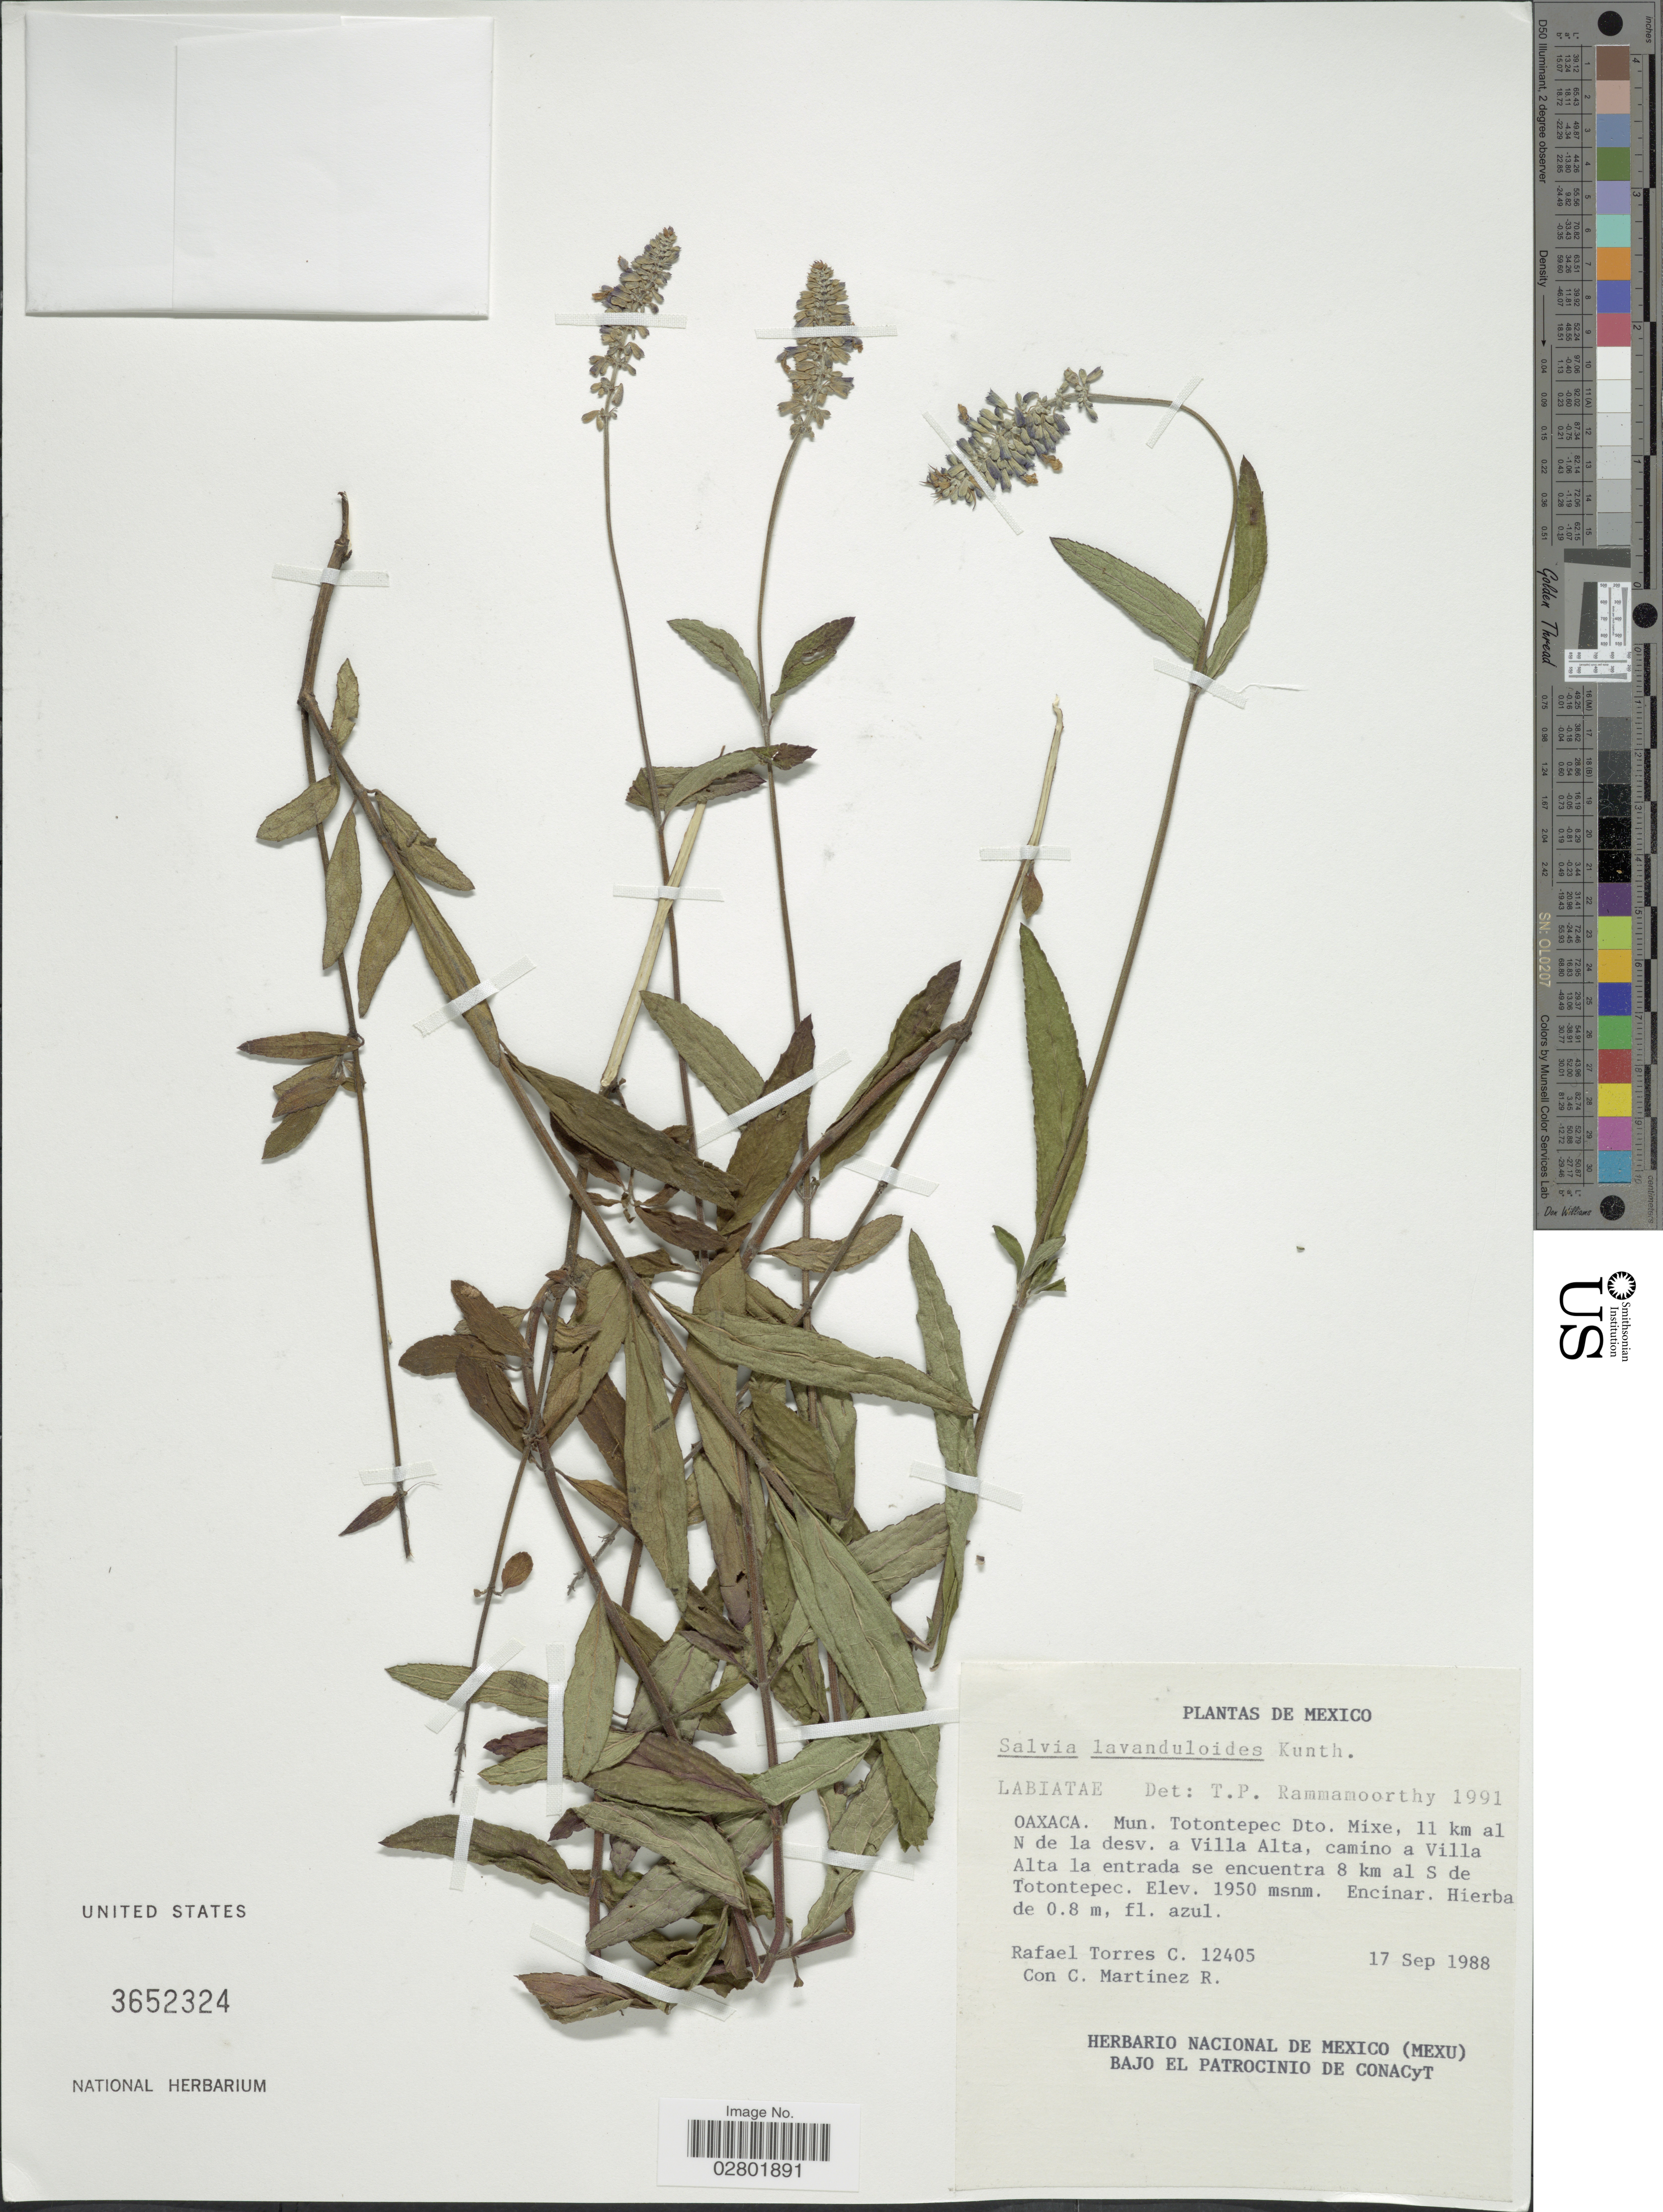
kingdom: Plantae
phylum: Tracheophyta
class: Magnoliopsida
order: Lamiales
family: Lamiaceae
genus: Salvia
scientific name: Salvia lavanduloides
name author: Kunth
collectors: R. Torres C. & C. Martínez R.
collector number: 12405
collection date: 1988-09-17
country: Mexico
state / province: Oaxaca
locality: Mun. Totontepec Dto. Mixe, 11 km al N de la desv. a Villa Alta, camino a Villa Alta la entrada se encuentra 8 km al S de Totontepec.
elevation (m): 1950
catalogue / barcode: US 3652324